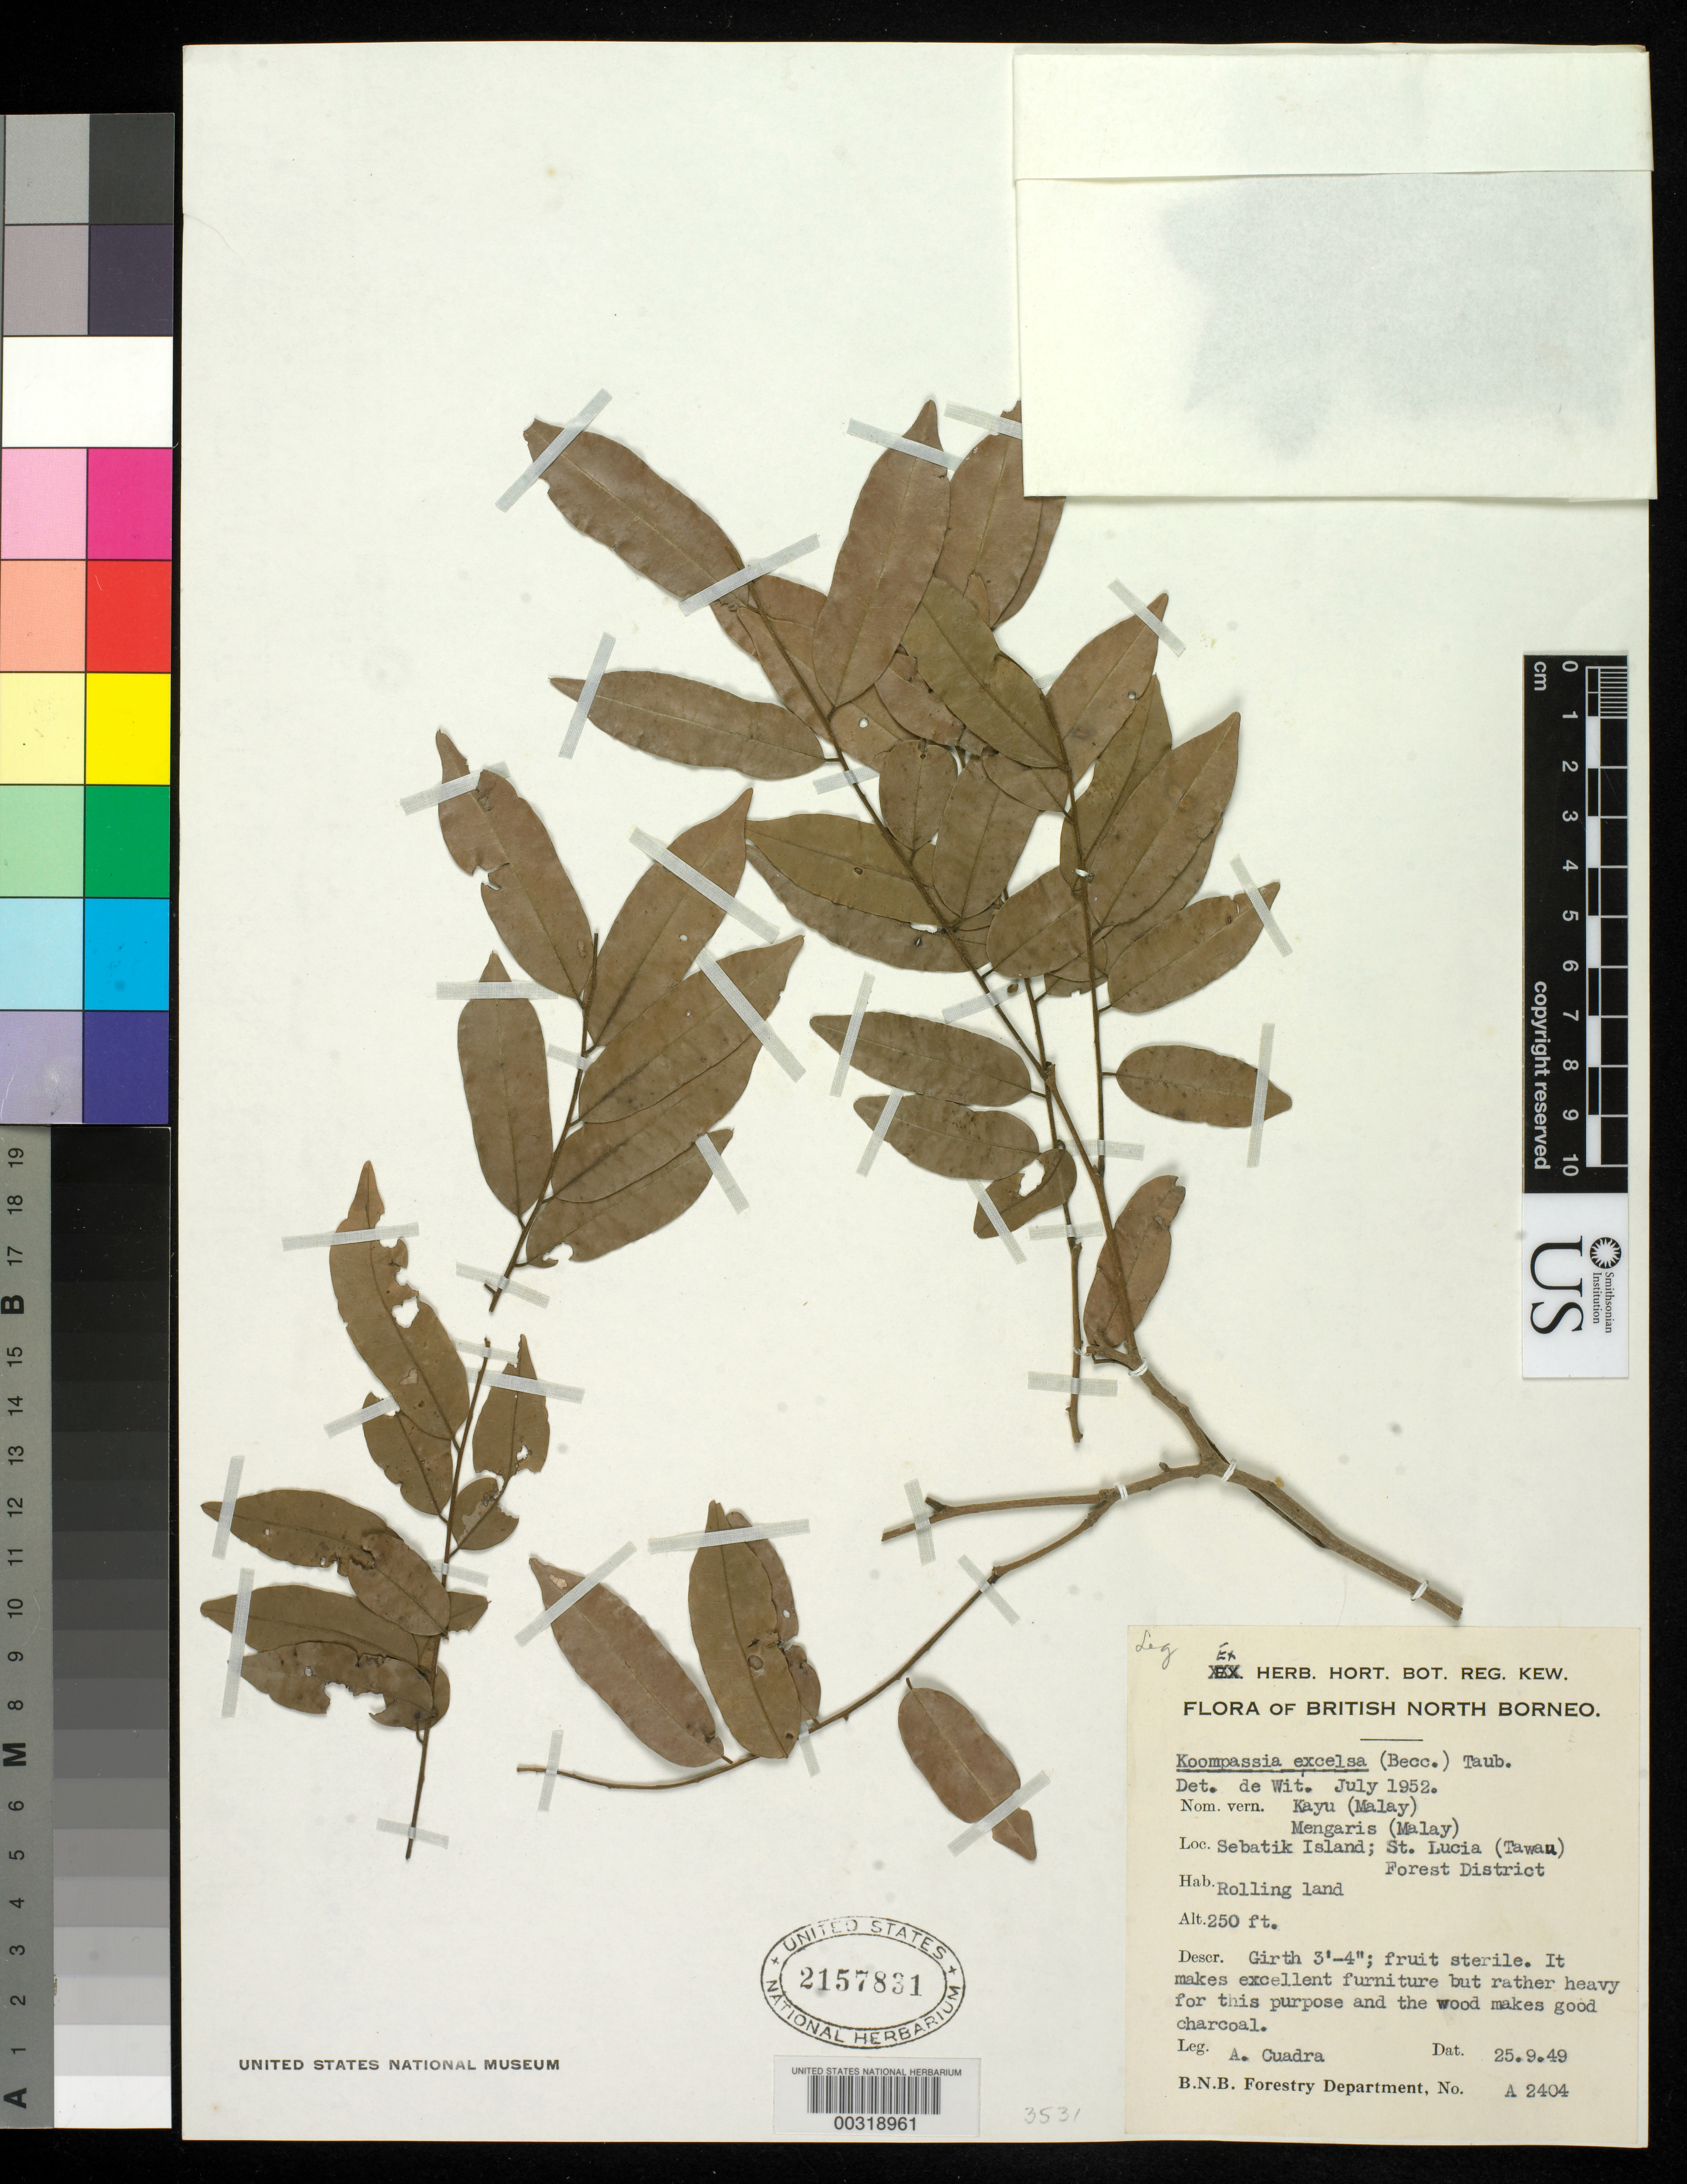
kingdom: Plantae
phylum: Tracheophyta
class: Magnoliopsida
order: Fabales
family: Fabaceae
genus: Koompassia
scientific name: Koompassia excelsa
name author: (Becc.) Taub.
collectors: A. Cuadra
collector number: B.n.b. Forestry Dept. No A2404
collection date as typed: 25 Sep 1949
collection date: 1949-09-25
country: Malaysia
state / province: Sabah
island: Borneo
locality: Sebatick island; st. lucia (tawau) forest reserve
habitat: Rolling land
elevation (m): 76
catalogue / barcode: US 2157831